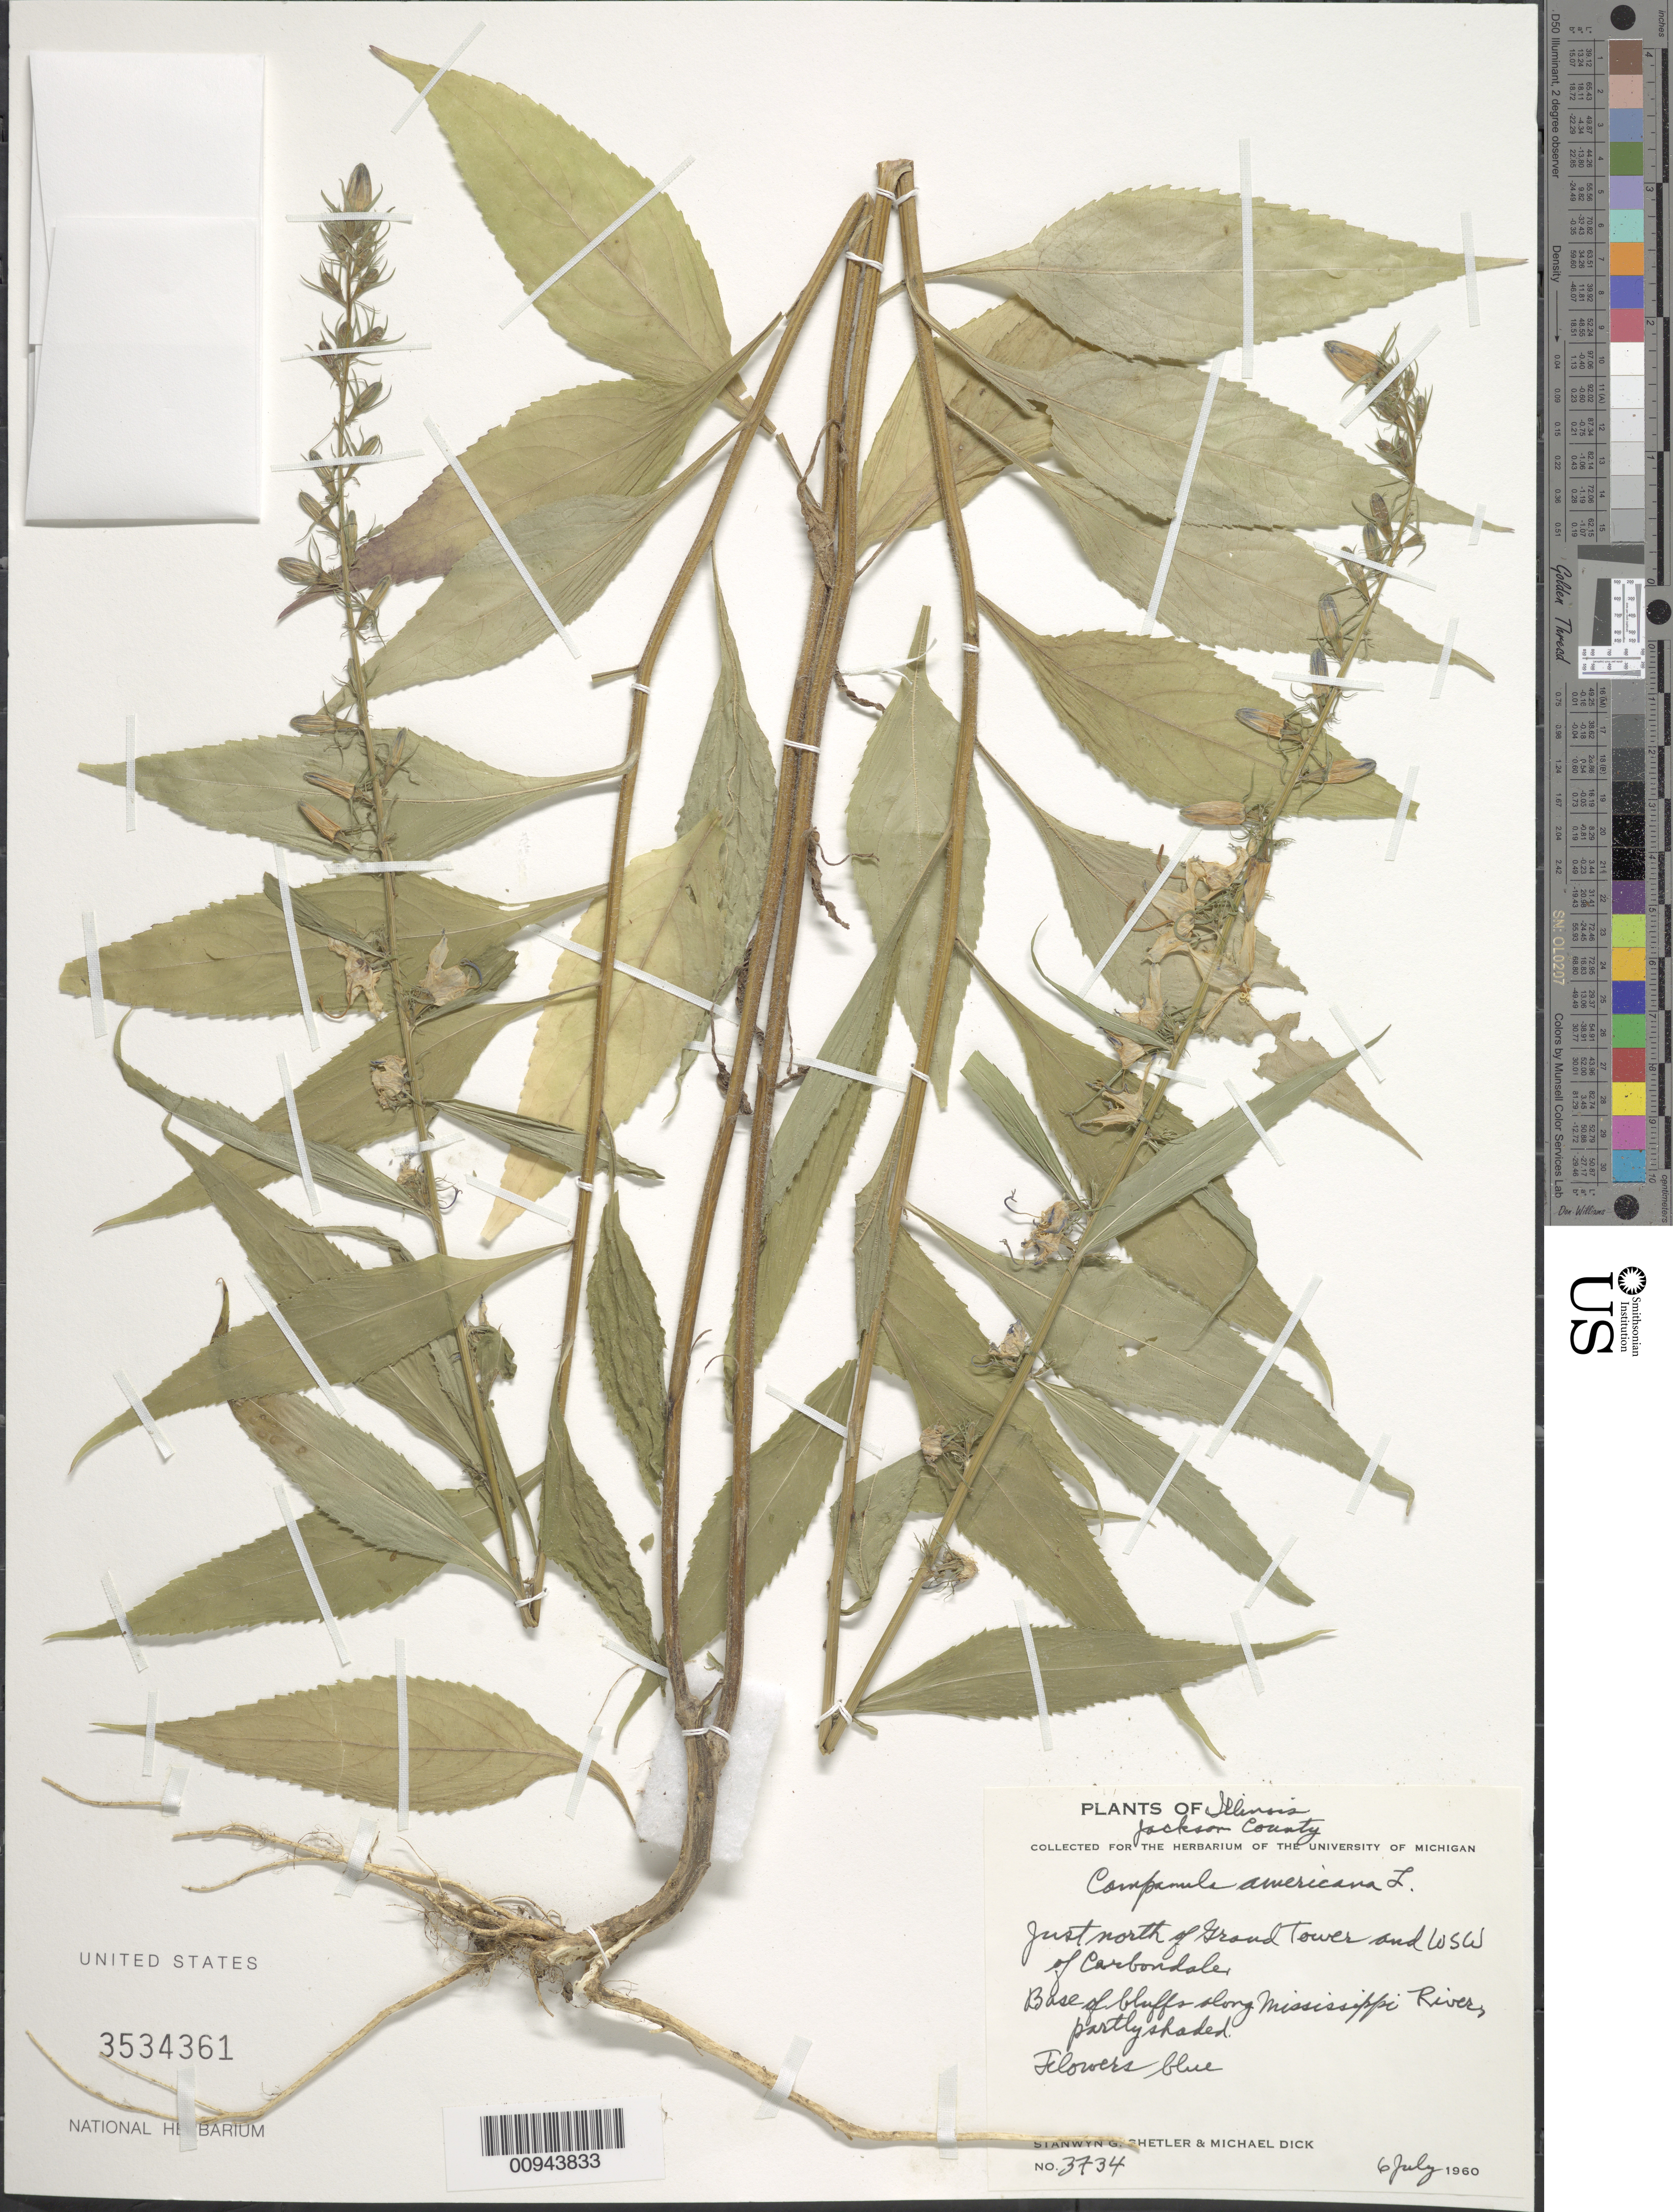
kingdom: Plantae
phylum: Tracheophyta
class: Magnoliopsida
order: Asterales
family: Campanulaceae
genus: Campanula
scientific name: Campanula americana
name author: L.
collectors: S. Shetler & M. Dick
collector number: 3734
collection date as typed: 6 July 1960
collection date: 1960-07-06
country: United States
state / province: Illinois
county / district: Jackson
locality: just north of Grand Tower and WSW of Carbondale. Along Mississippi River.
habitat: base of bluffs, partly shaded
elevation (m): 2200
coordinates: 33 27' N, 105 43' W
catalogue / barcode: US 3534361